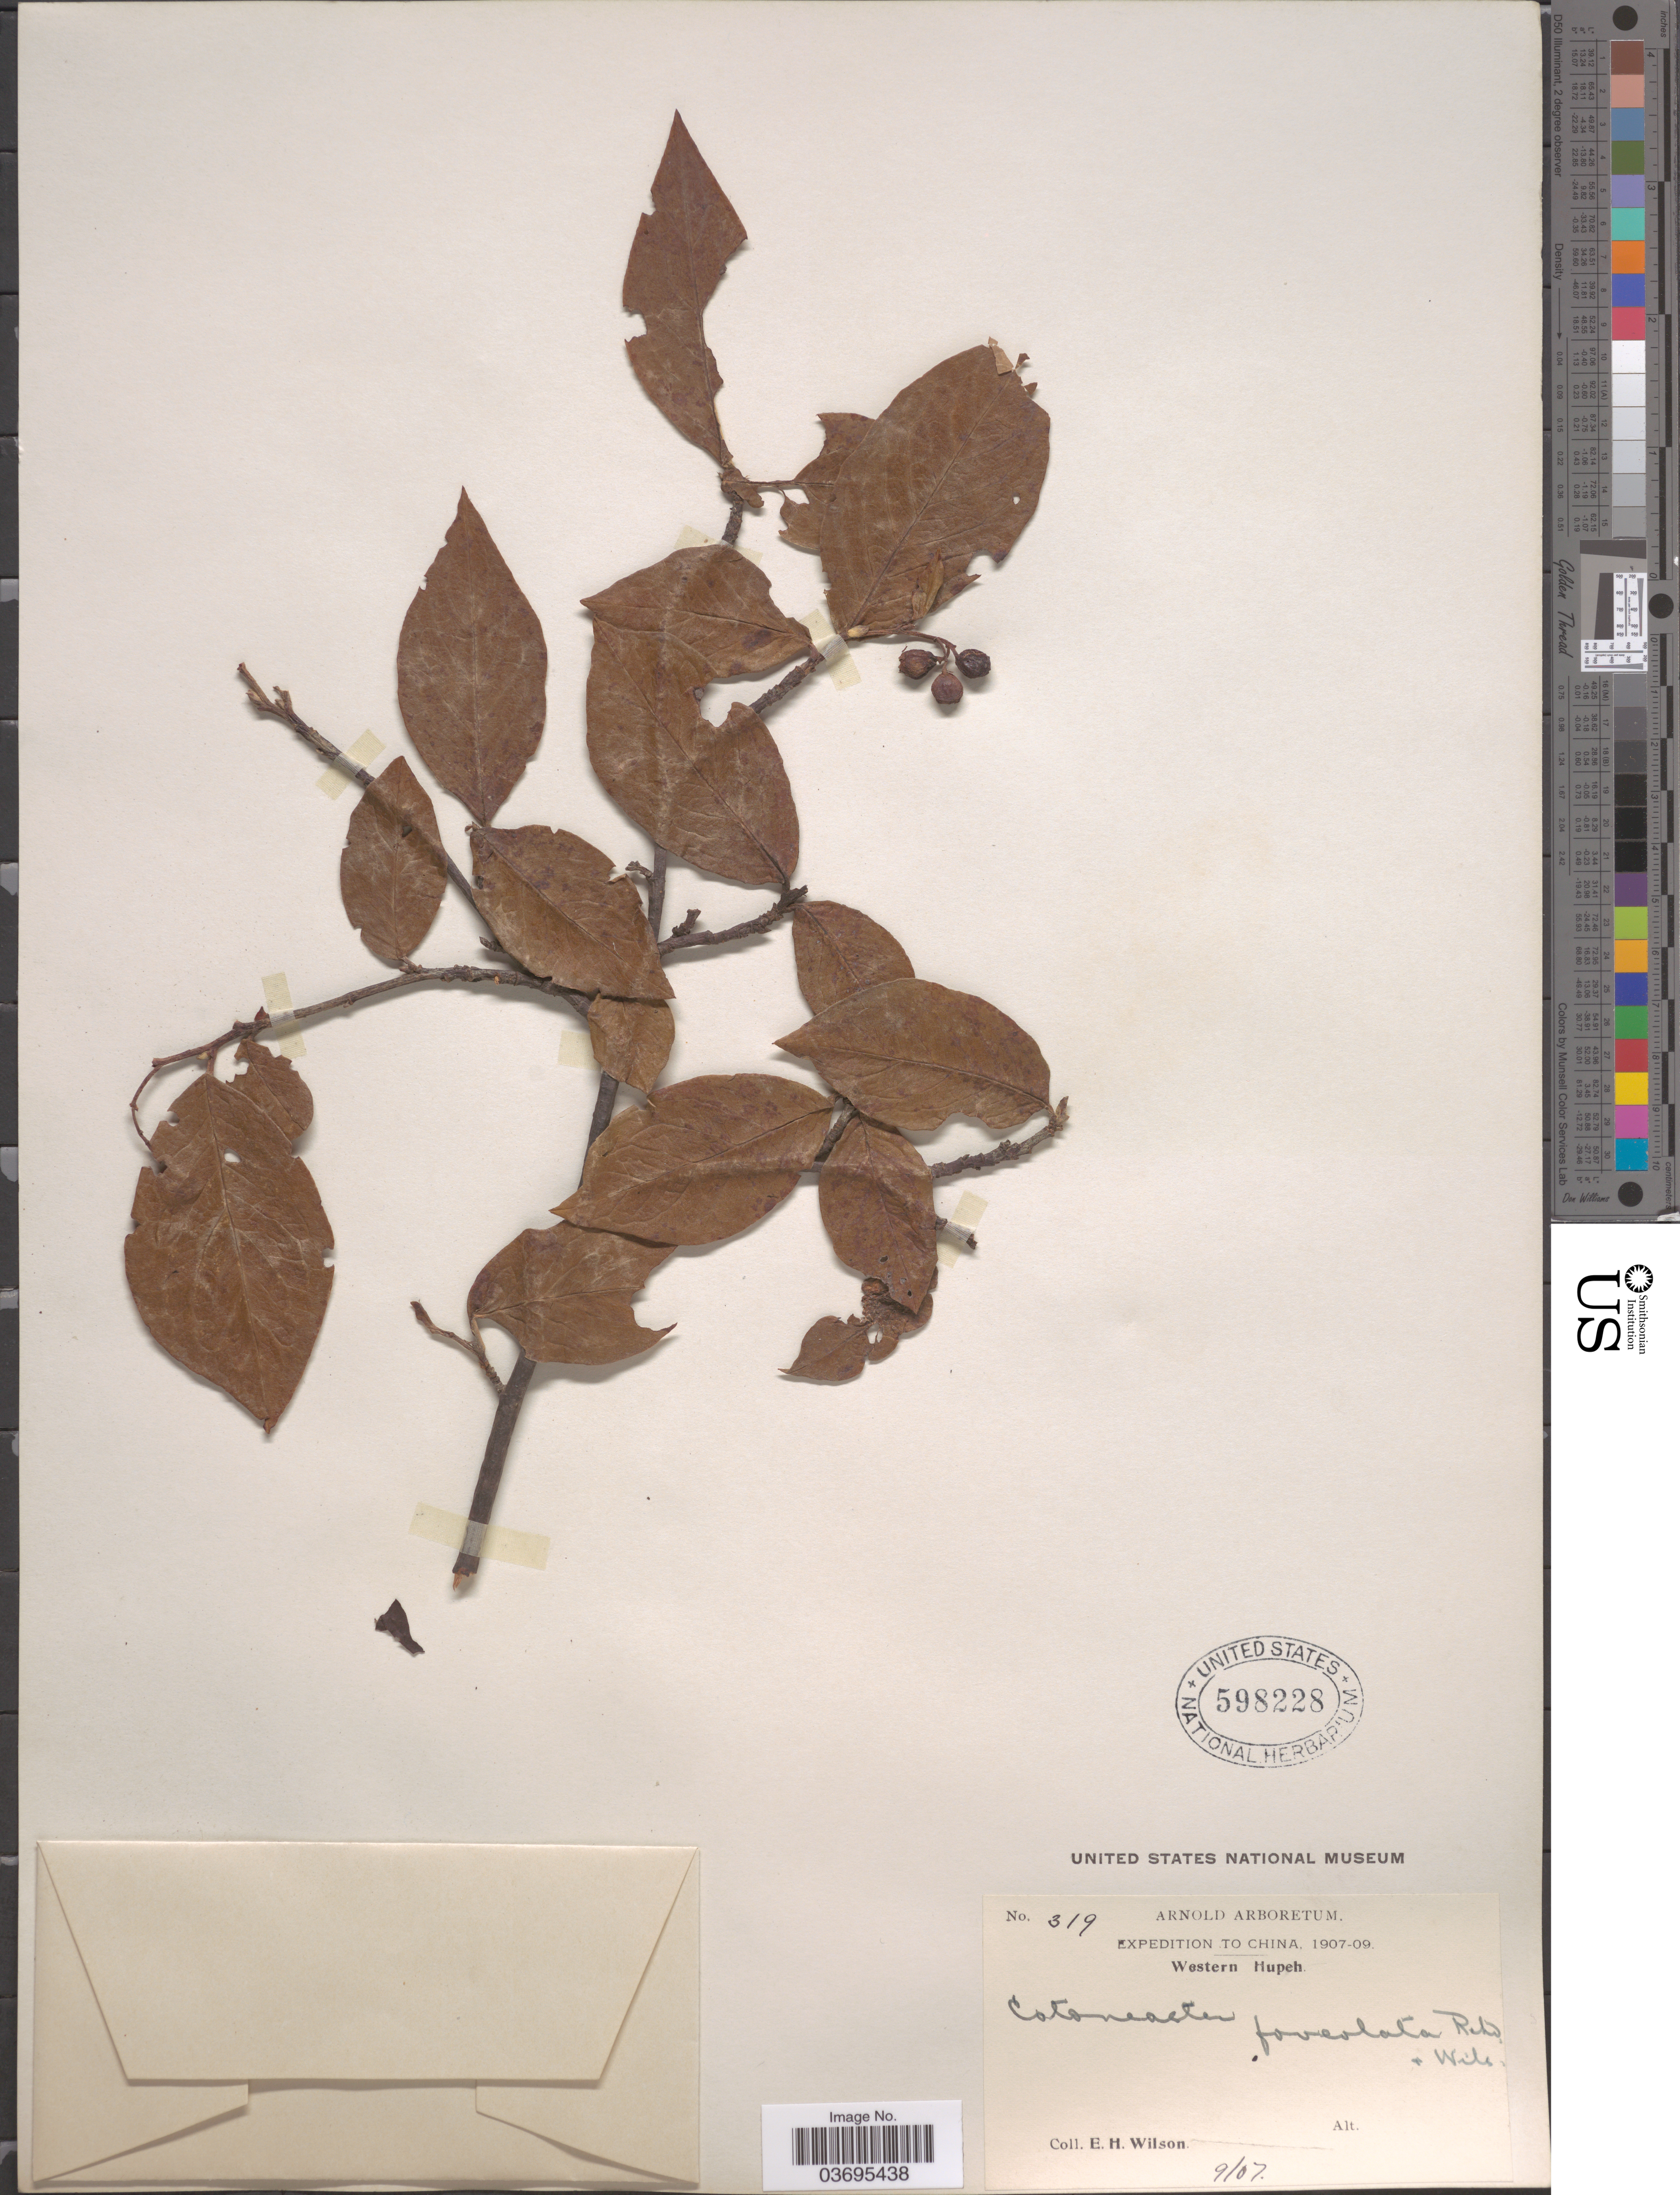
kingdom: Plantae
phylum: Tracheophyta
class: Magnoliopsida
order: Rosales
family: Rosaceae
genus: Cotoneaster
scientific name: Cotoneaster foveolatus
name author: Rehder & E.H. Wilson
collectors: E. Wilson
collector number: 319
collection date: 1907-09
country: China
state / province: Hubei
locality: Western Hupeh.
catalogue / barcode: US 598228